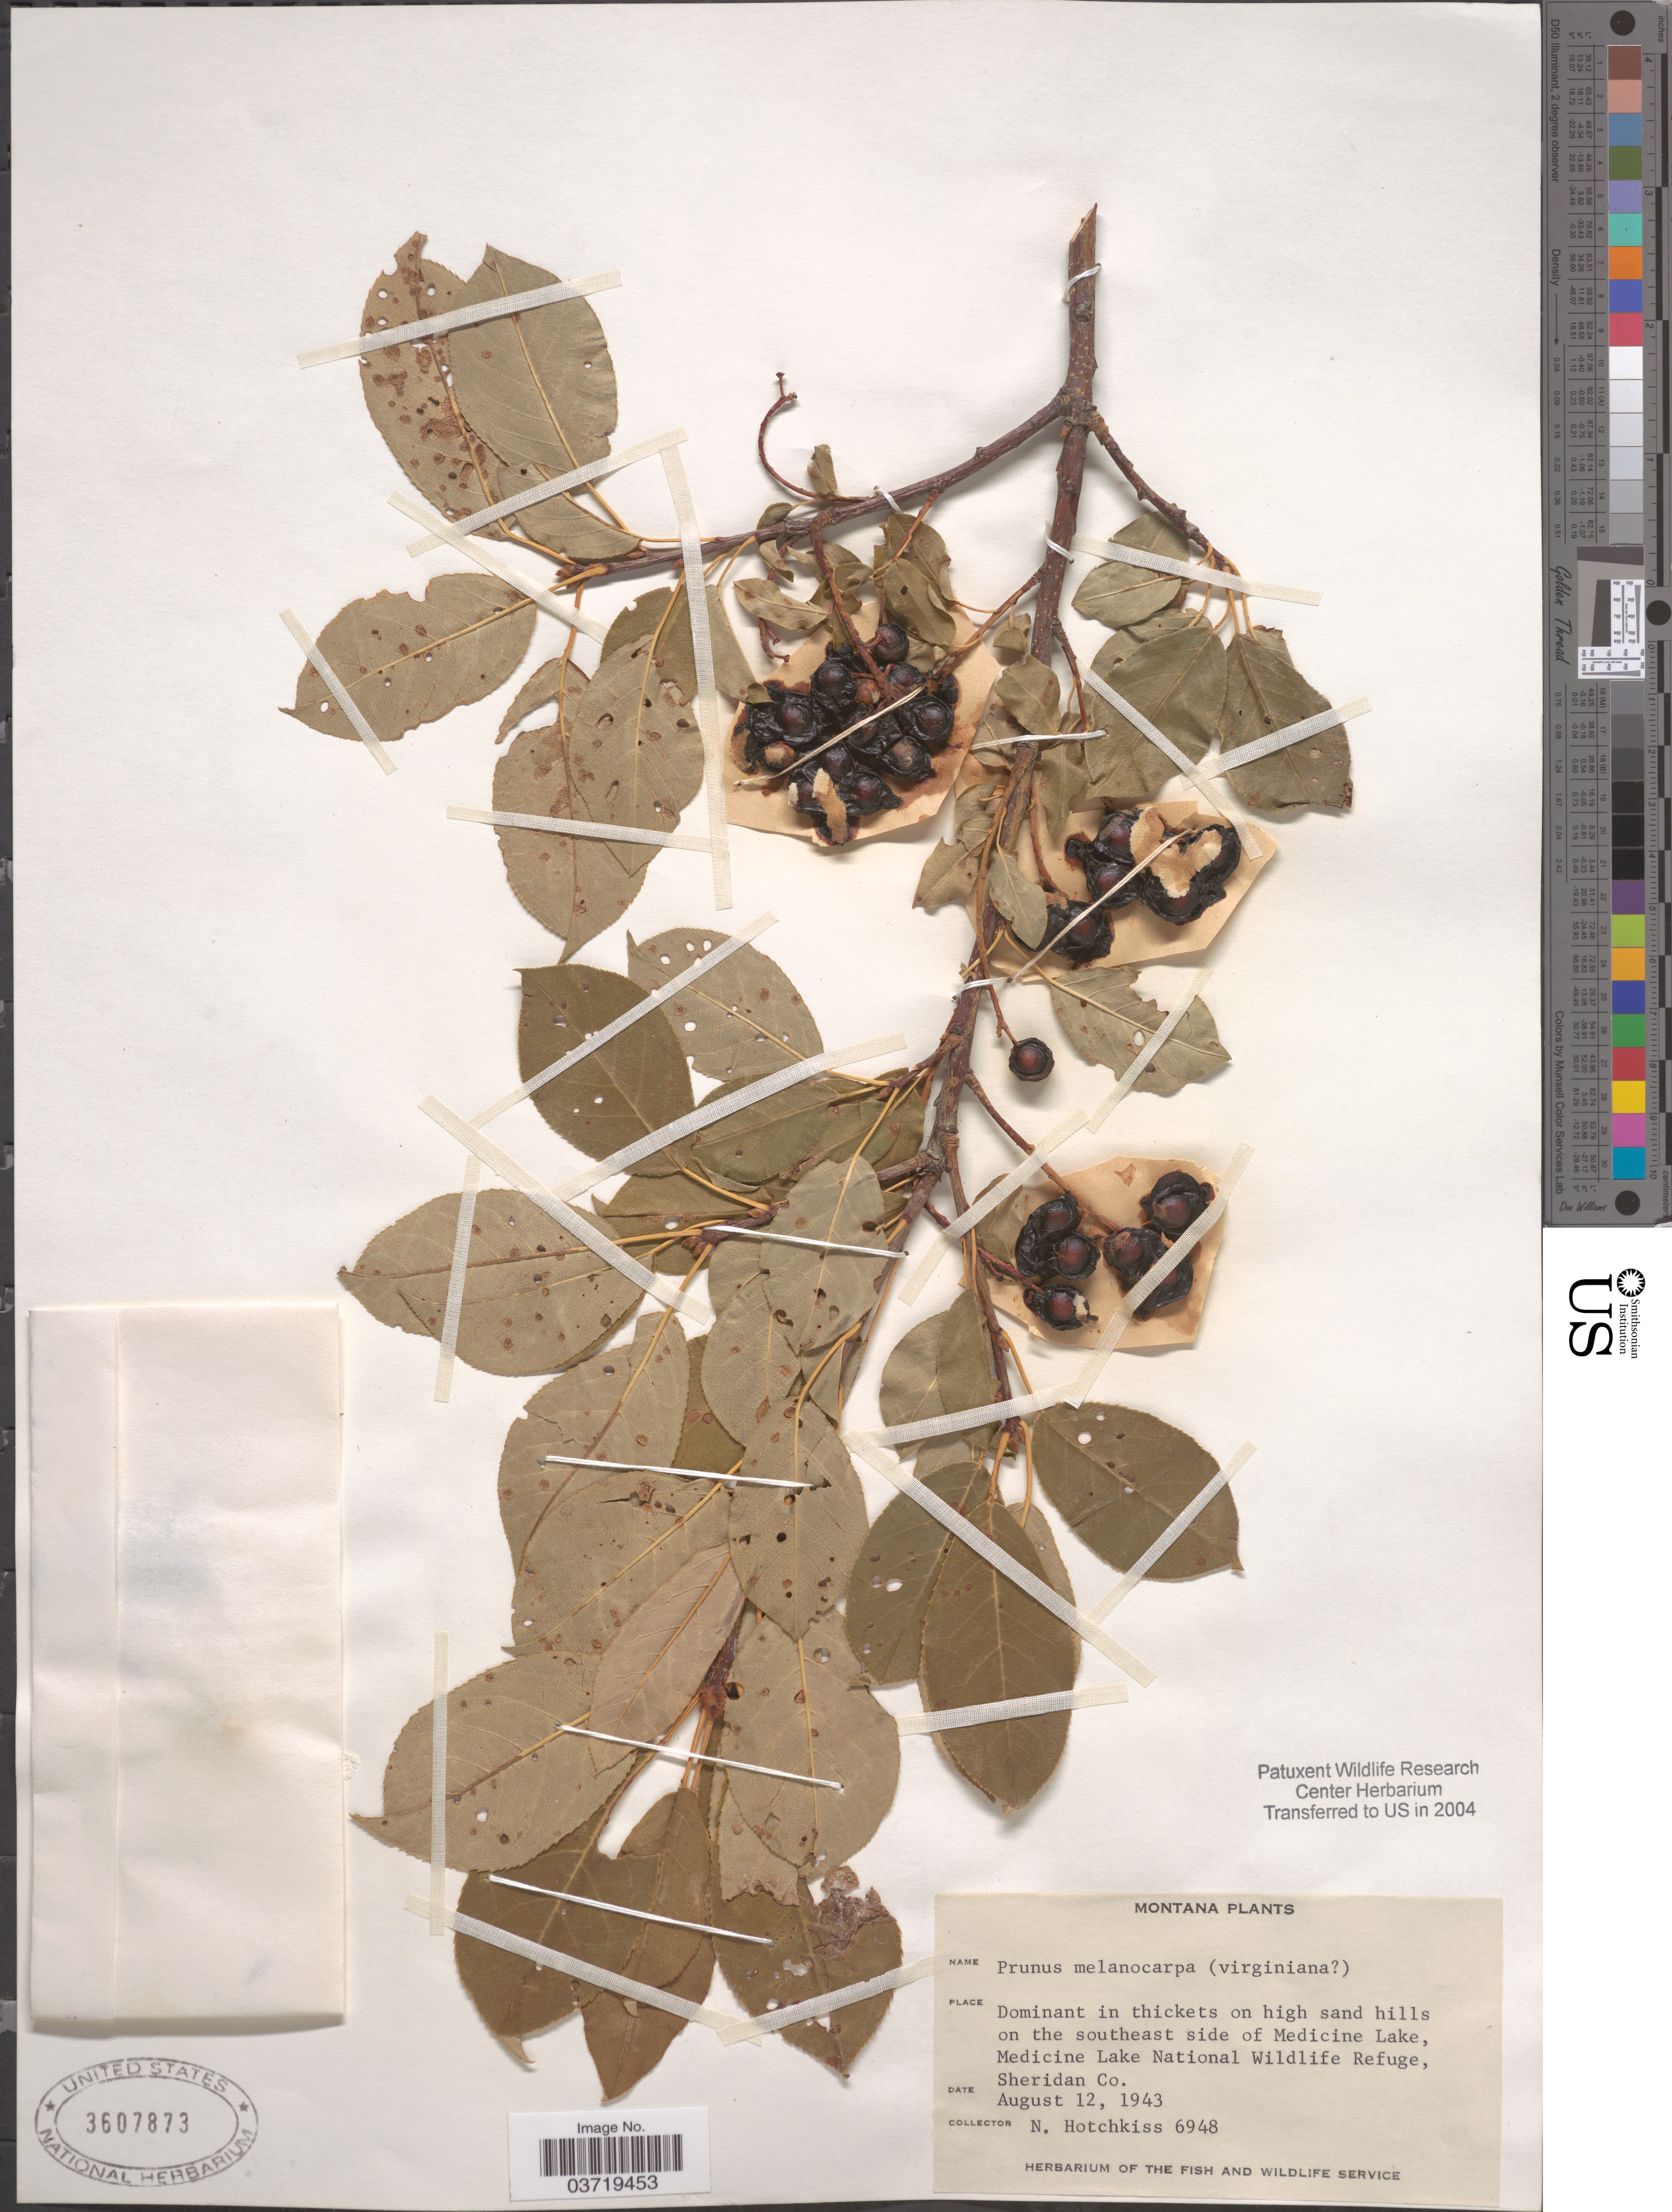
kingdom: Plantae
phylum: Tracheophyta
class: Magnoliopsida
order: Rosales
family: Rosaceae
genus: Prunus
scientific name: Prunus virginiana var. demissa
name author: (Nutt.) Torr.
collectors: N. Hotchkiss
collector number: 6948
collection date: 1943-08-12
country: United States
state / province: Montana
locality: Dominant in thickets on high sand hills on the southeast side of Medicine Lake, Medicine Lake National Wildlife Refuge, Sheridan Co.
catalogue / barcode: US 3607873